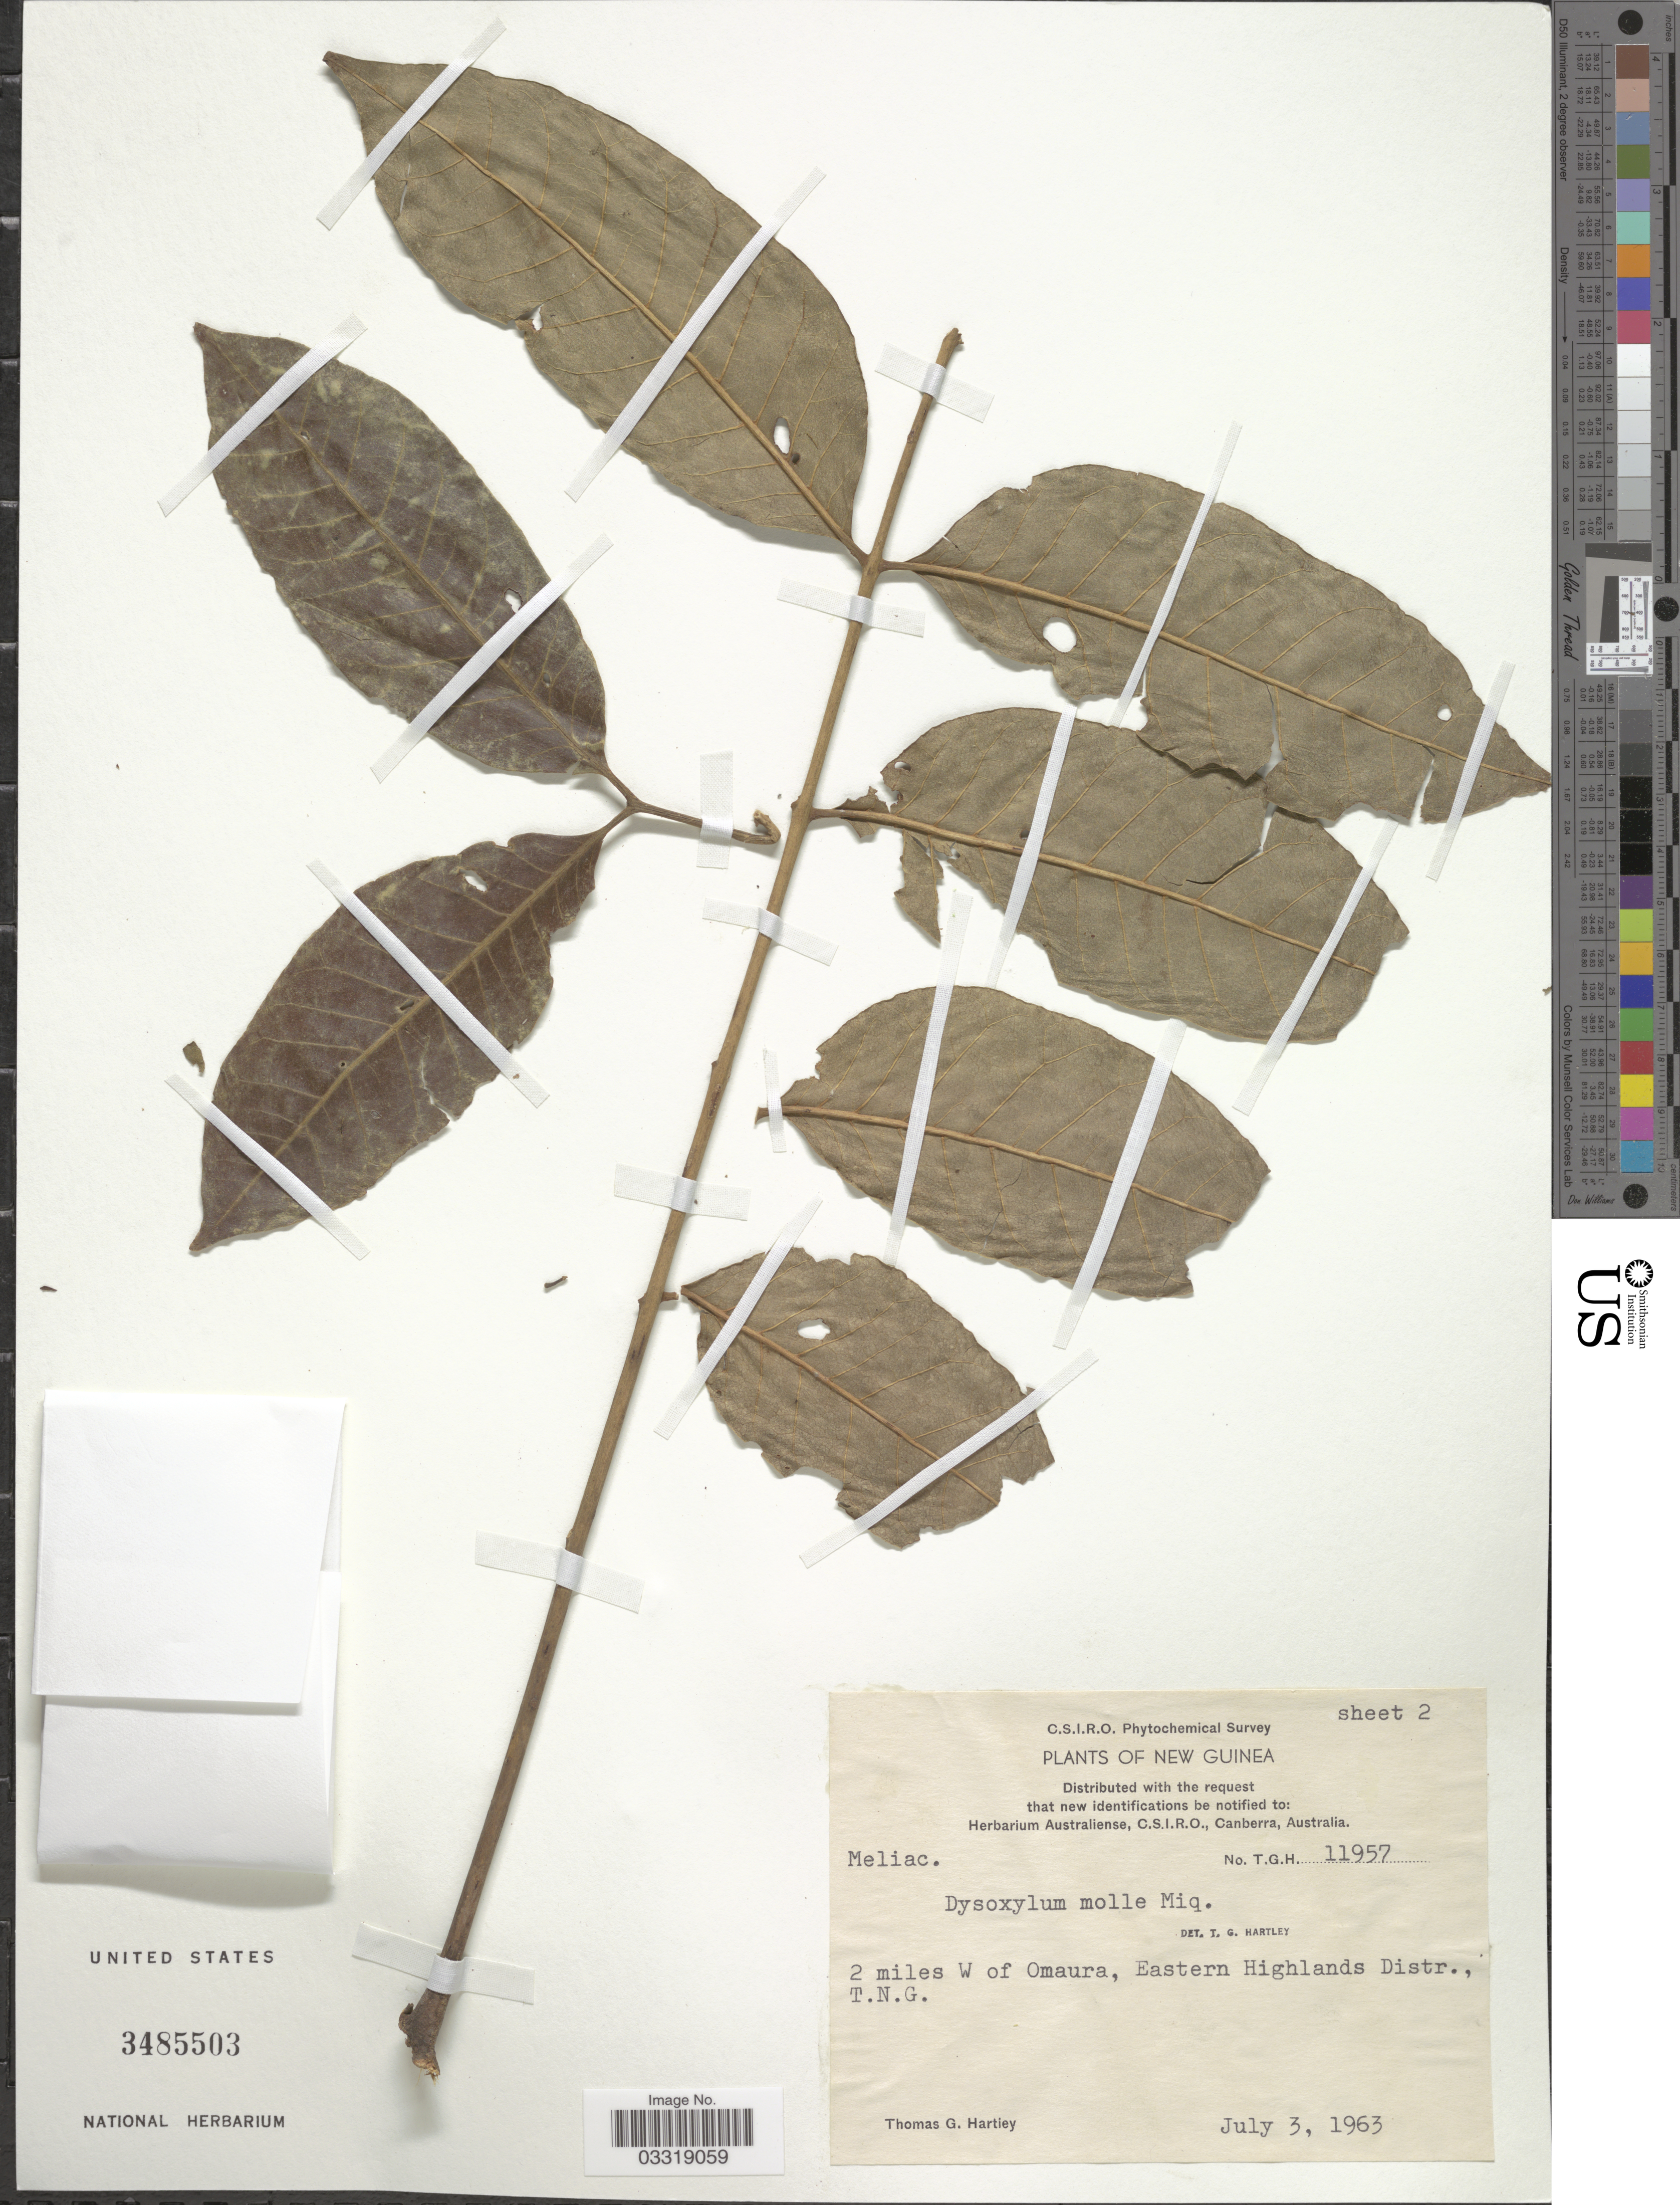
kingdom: Plantae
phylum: Tracheophyta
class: Magnoliopsida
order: Sapindales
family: Meliaceae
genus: Didymocheton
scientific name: Didymocheton mollis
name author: (Miq.) Holzmeyer & Hauenschild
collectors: T. G. Hartley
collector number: TGH 11957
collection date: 1963-07-03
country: Papua New Guinea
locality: New Guinea. 2 miles W of Omaura, Eastern Highlands Distr., T.N.G.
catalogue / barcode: US 3485503